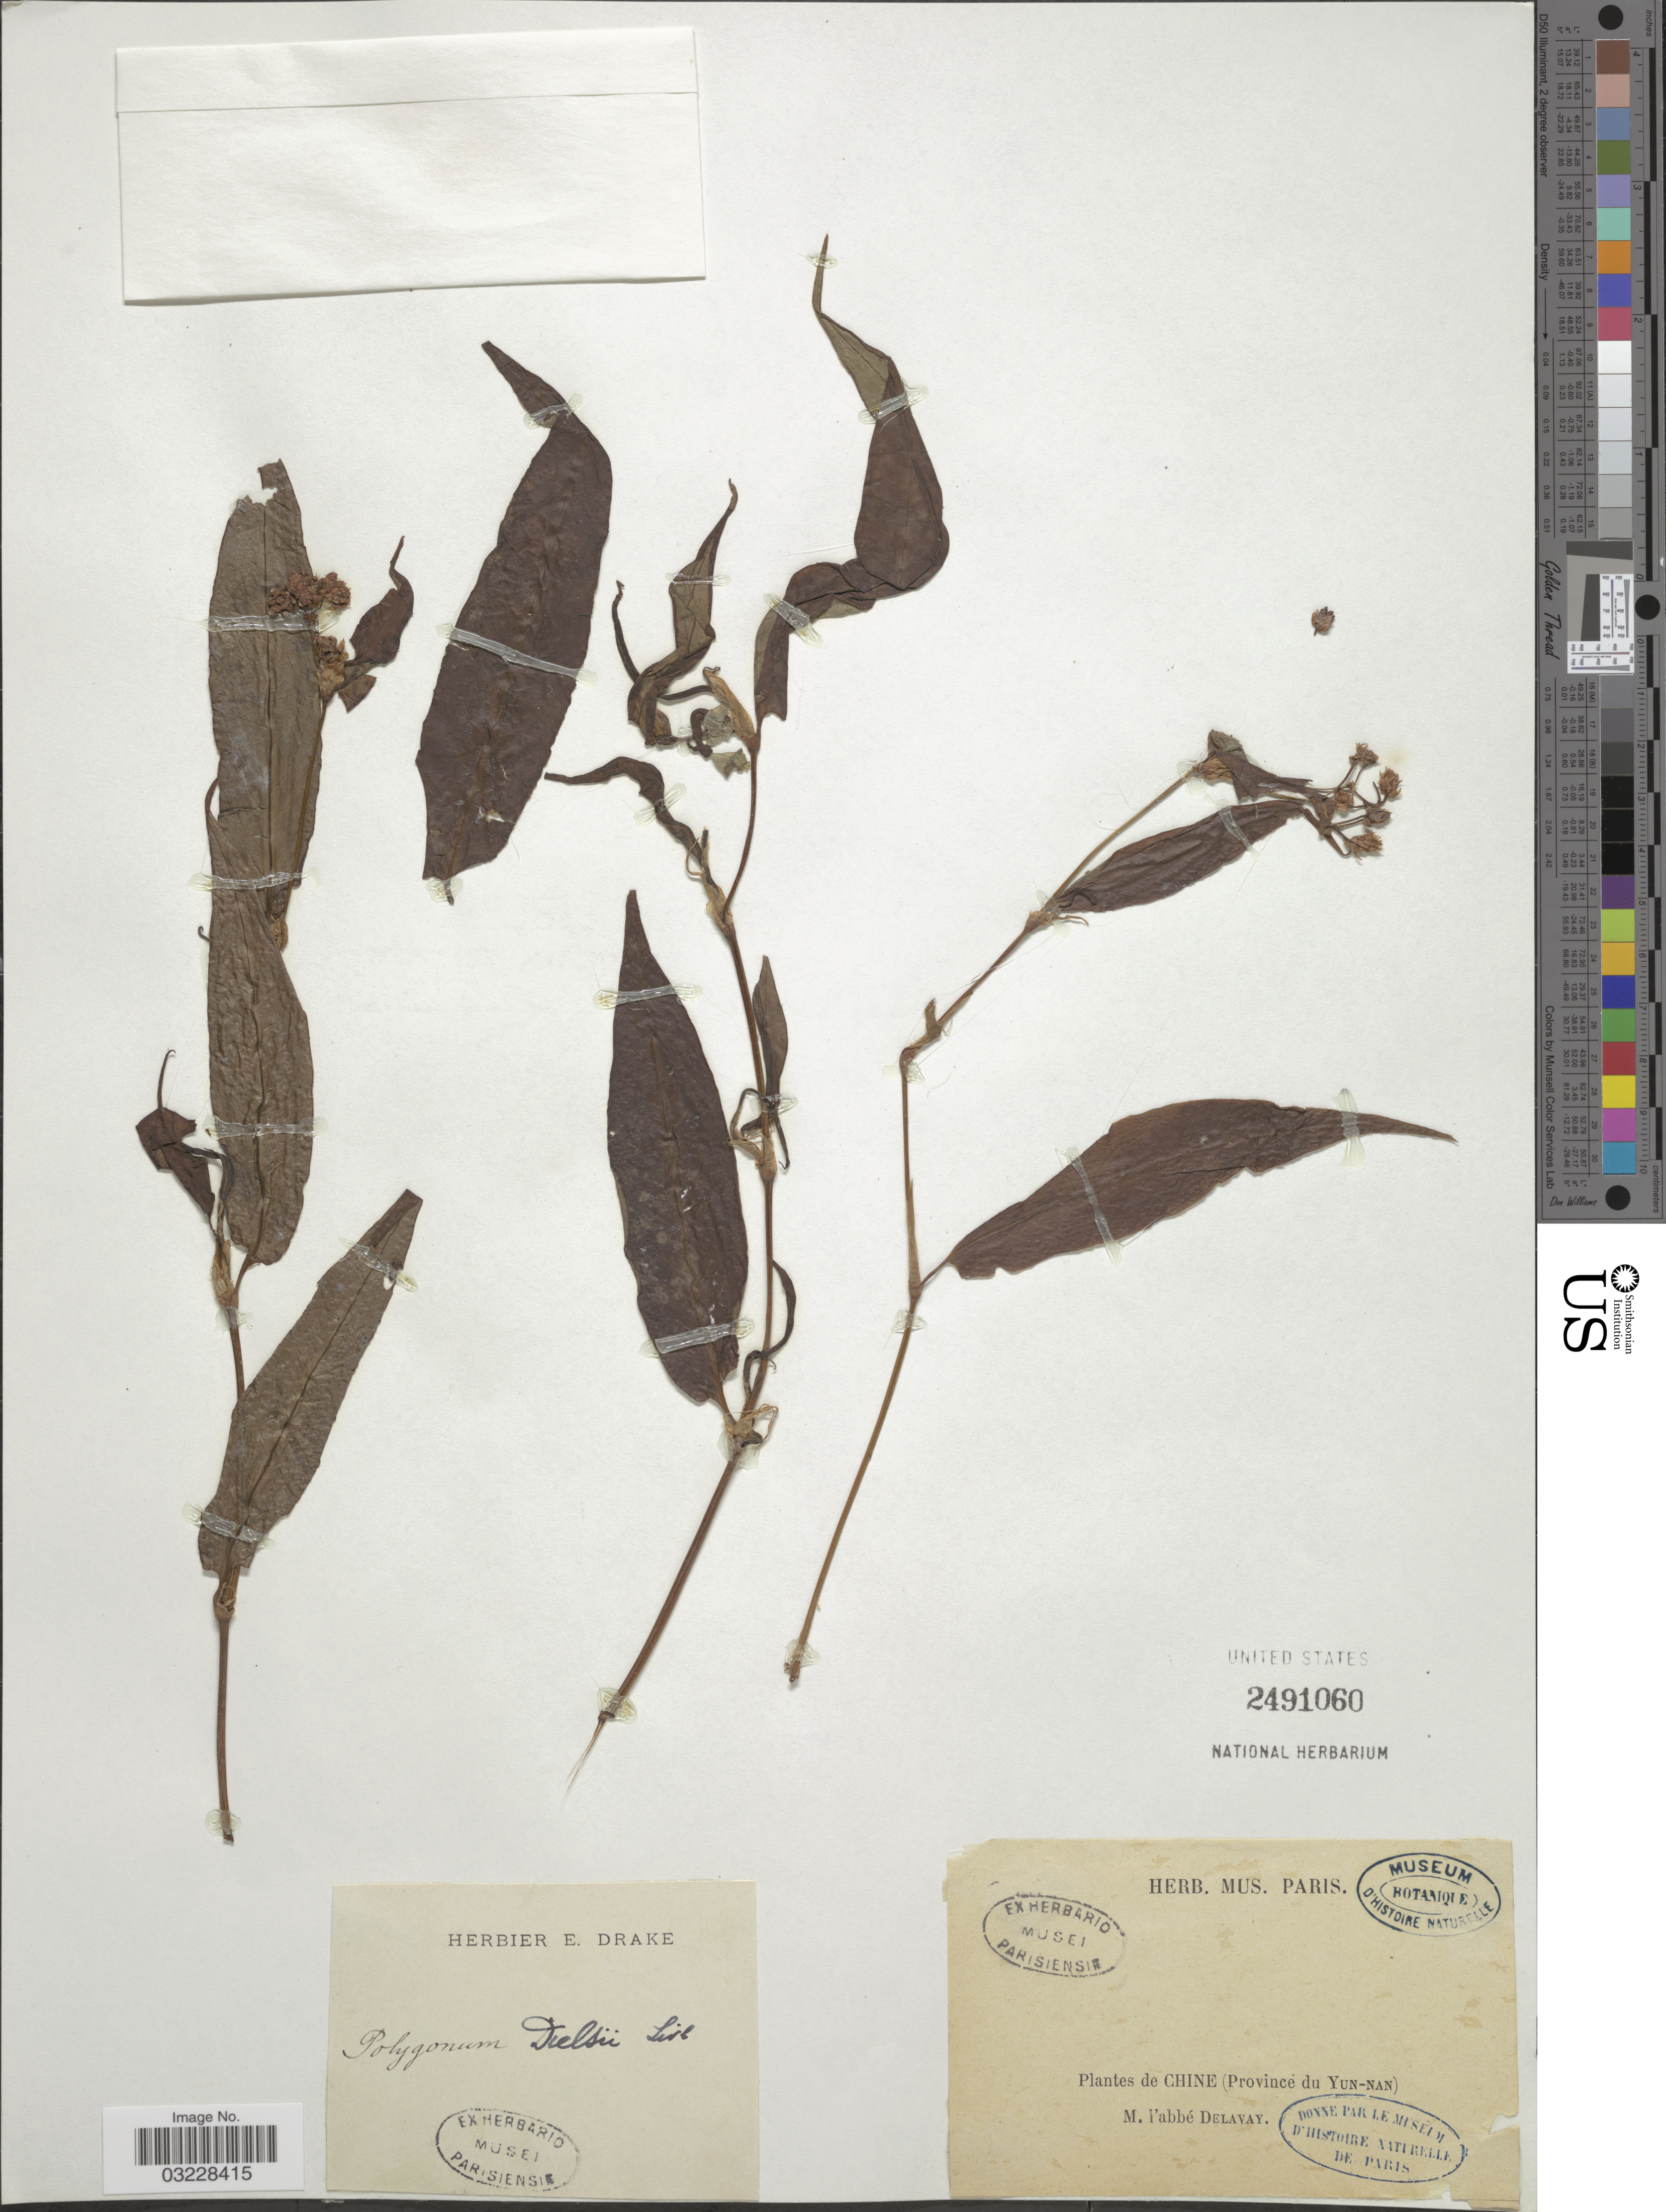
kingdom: Plantae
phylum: Tracheophyta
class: Magnoliopsida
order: Caryophyllales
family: Polygonaceae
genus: Polygonum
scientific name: Polygonum dielsii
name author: H. Lév.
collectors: P. Delavay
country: China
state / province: Yunnan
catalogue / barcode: US 2491060